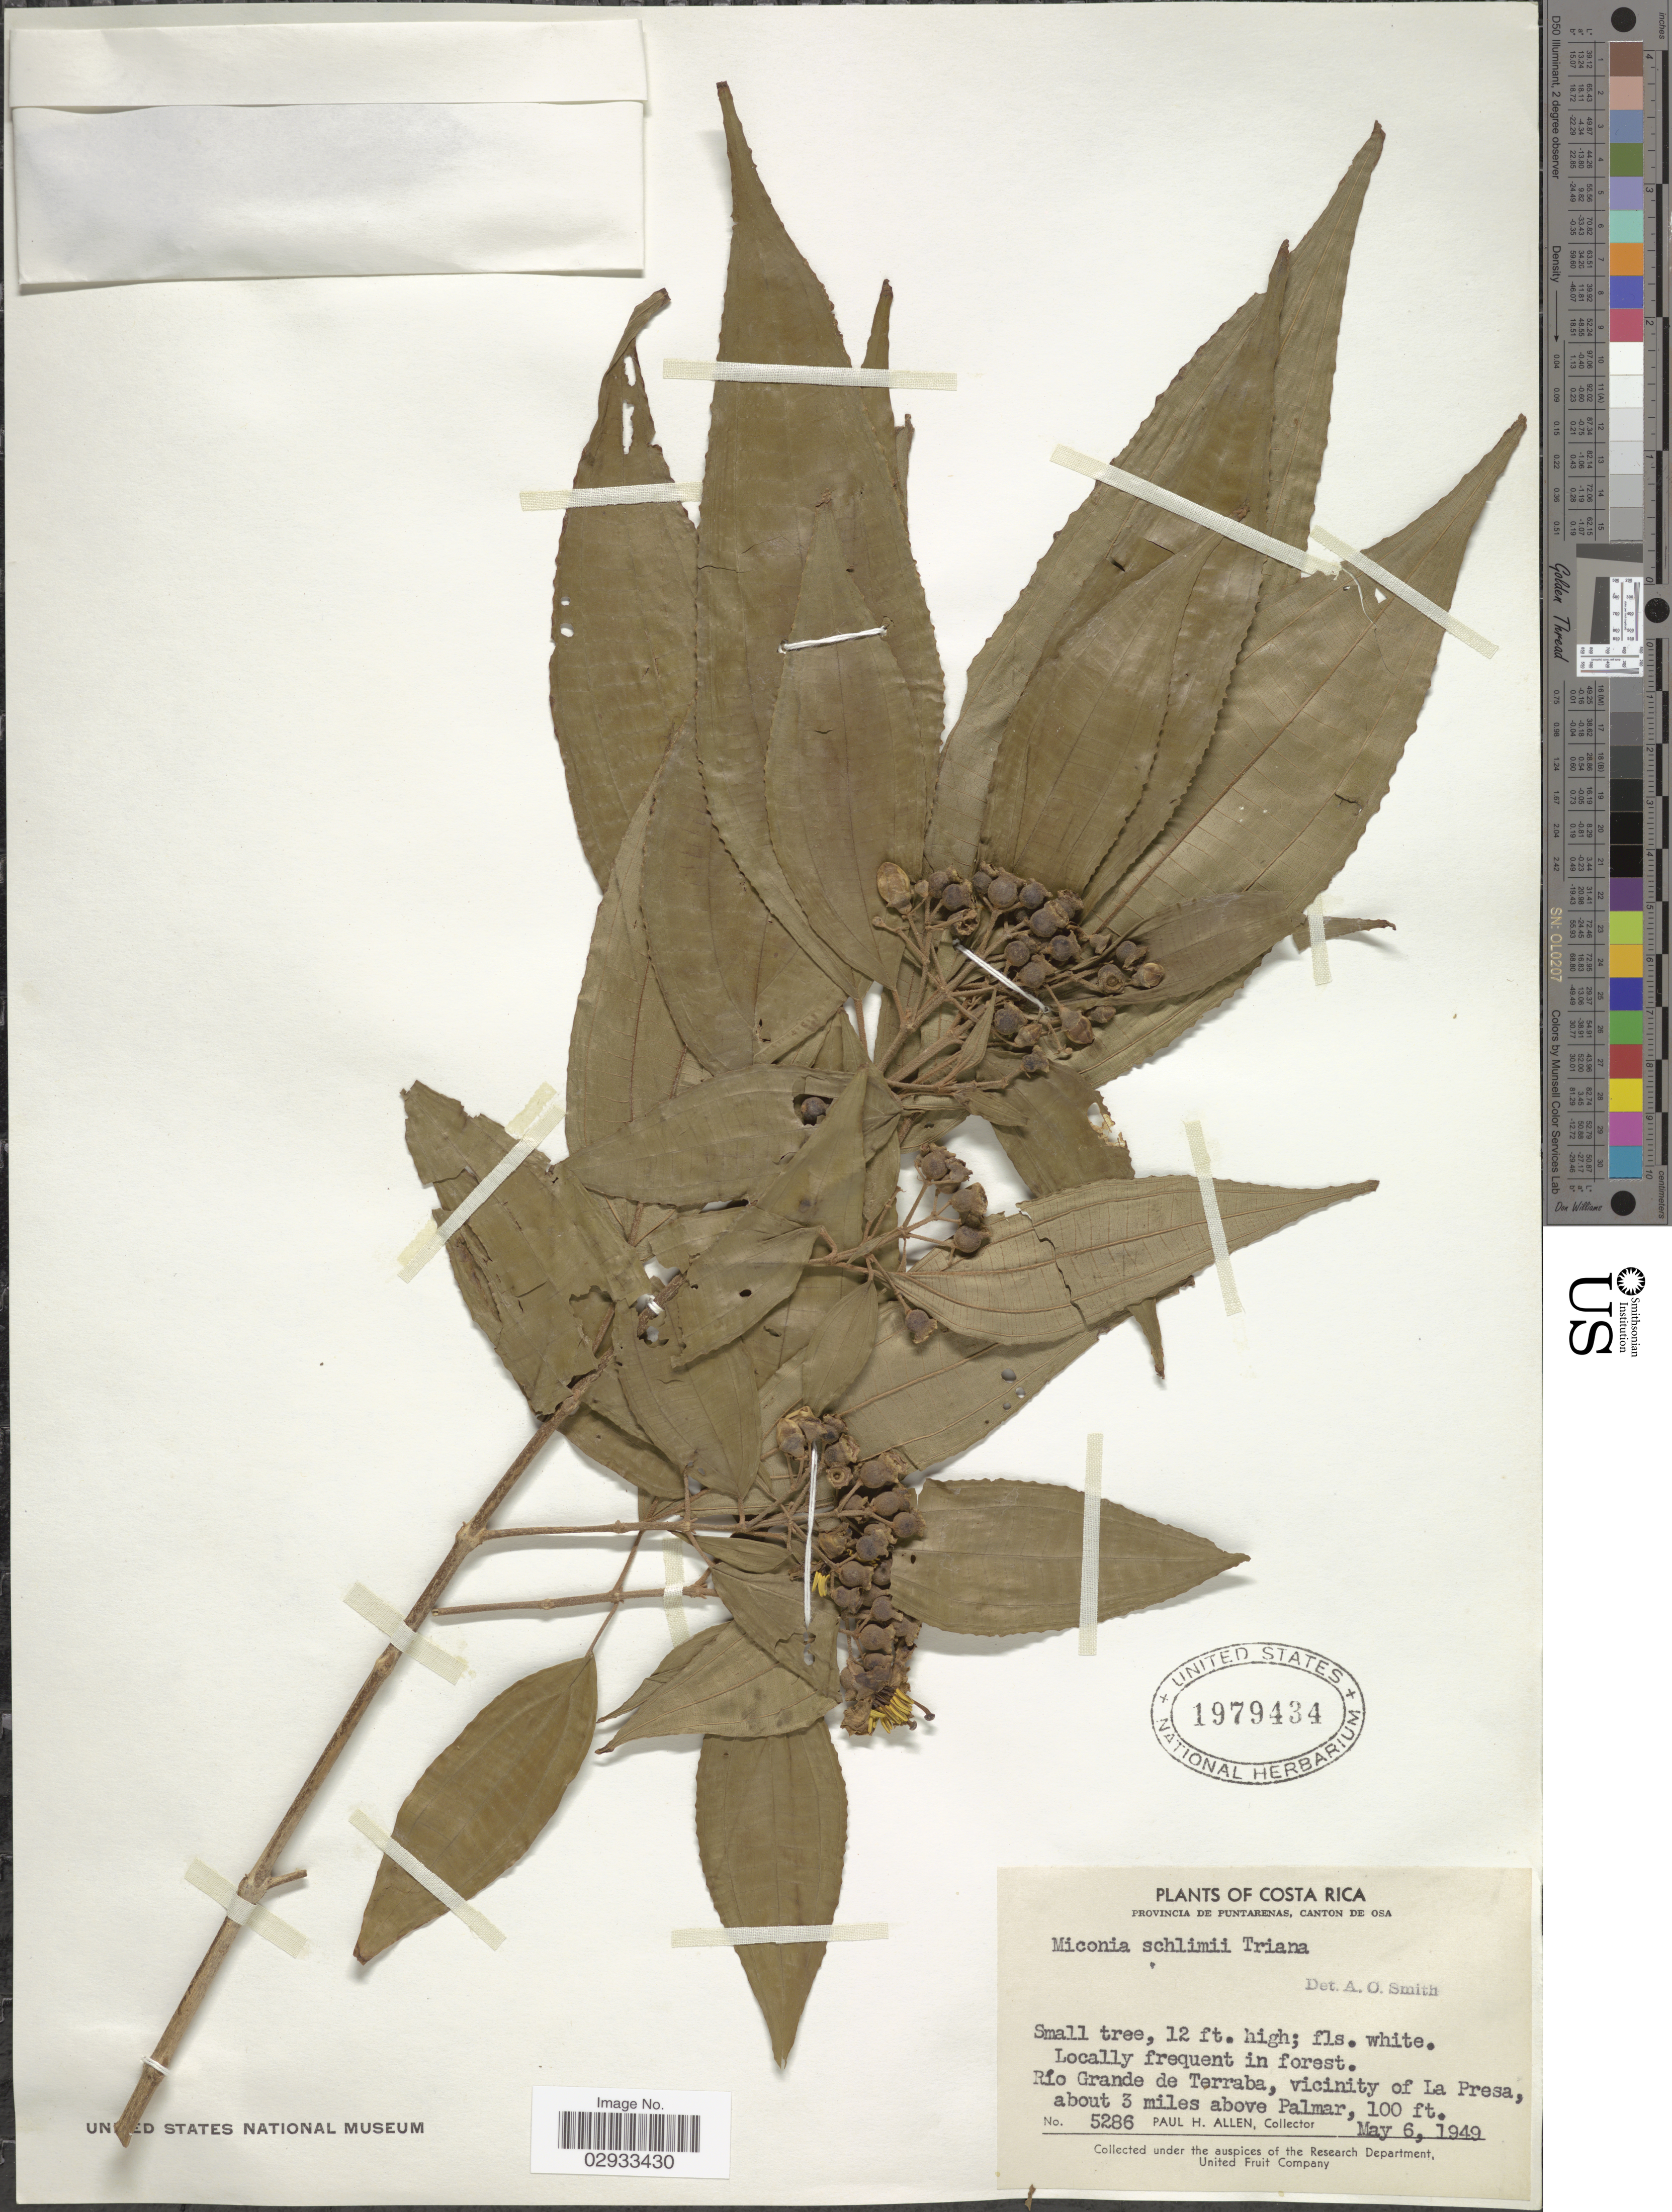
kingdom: Plantae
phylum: Tracheophyta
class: Magnoliopsida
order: Myrtales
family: Melastomataceae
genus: Miconia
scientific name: Miconia schlimii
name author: Triana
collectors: P. H. Allen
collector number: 5286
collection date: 1949-05-06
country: Costa Rica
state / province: Puntarenas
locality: Canton de Osa. Río Grande de Terraba, vicinity of La Presa, about 3 miles above Palmar.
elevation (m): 30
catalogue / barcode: US 1979434